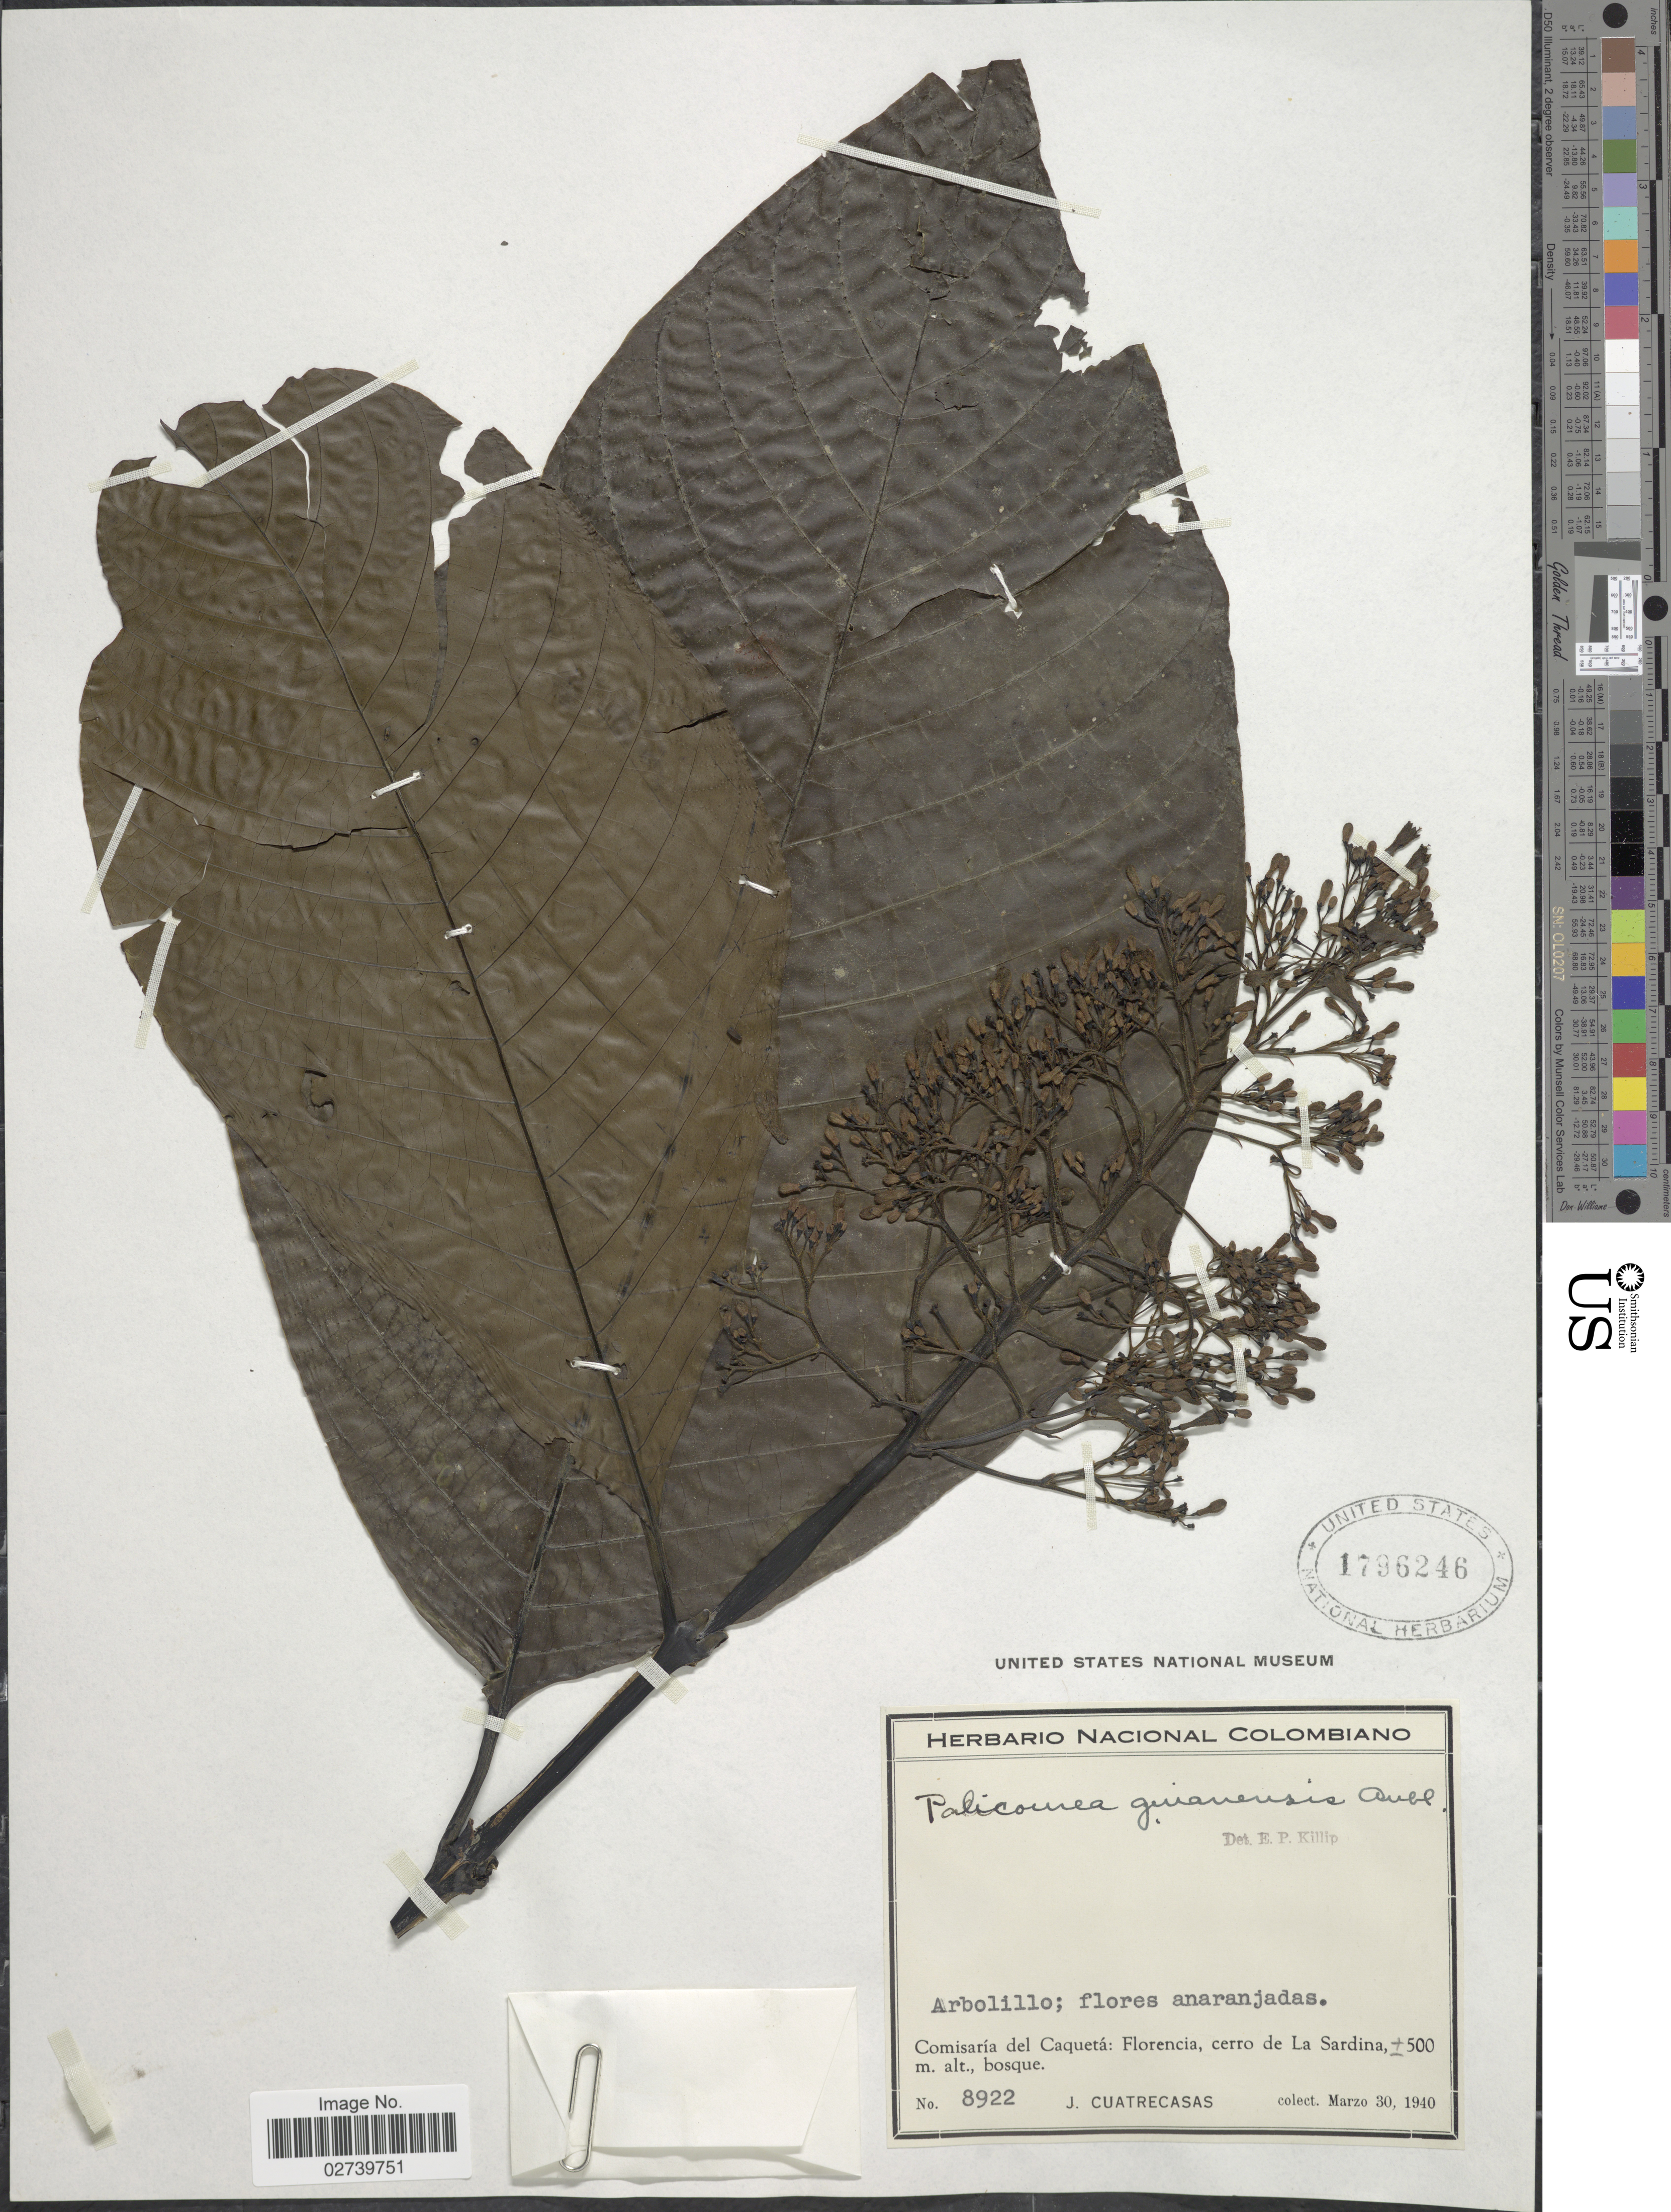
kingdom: Plantae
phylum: Tracheophyta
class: Magnoliopsida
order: Gentianales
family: Rubiaceae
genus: Palicourea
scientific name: Palicourea guianensis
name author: Aubl.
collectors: J. Cuatrecasas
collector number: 8922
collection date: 1940-03-30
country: Colombia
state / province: Caquetá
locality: Florencia, cerro de La Sardina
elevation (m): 500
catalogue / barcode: US 1796246